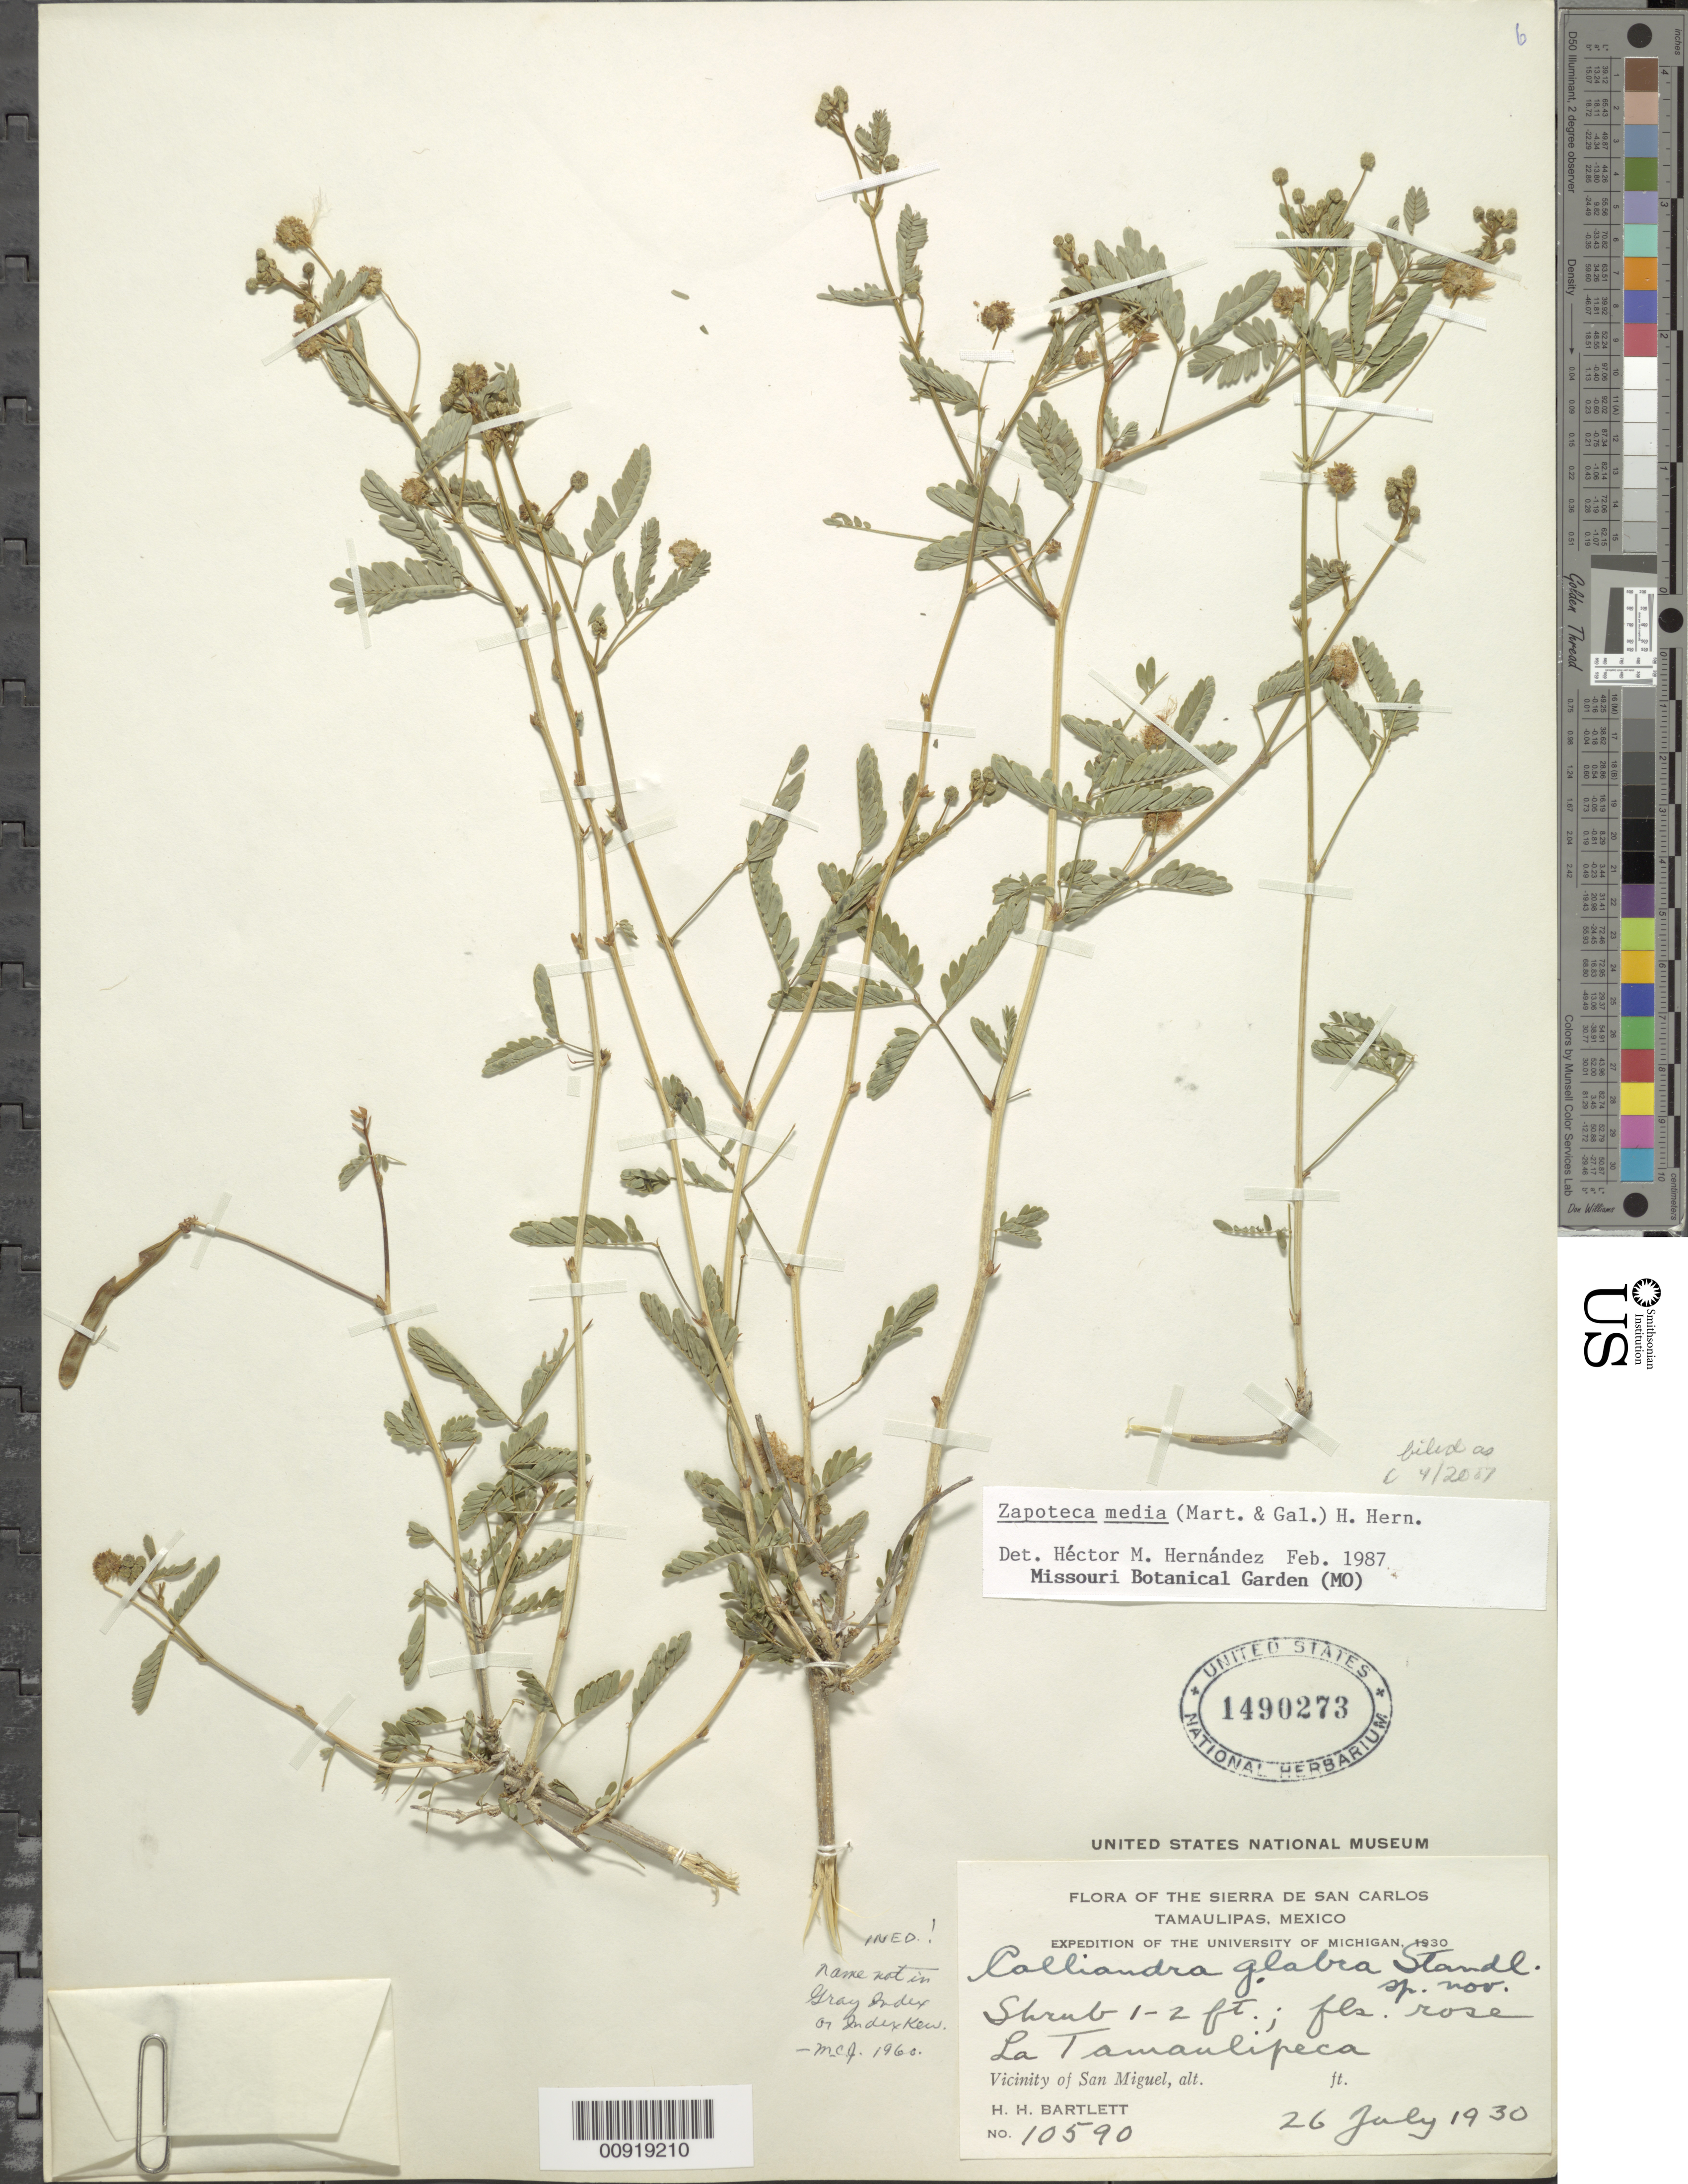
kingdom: Plantae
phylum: Tracheophyta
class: Magnoliopsida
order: Fabales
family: Fabaceae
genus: Zapoteca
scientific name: Zapoteca media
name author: (M. Martens & Galeotti) H.M. Hern.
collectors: H. H. Bartlett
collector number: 10590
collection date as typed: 26 Jul 1930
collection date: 1930-07-26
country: Mexico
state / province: Tamaulipas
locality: La Tamaulipeca. Vicinity of San Miguel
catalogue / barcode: US 1490273